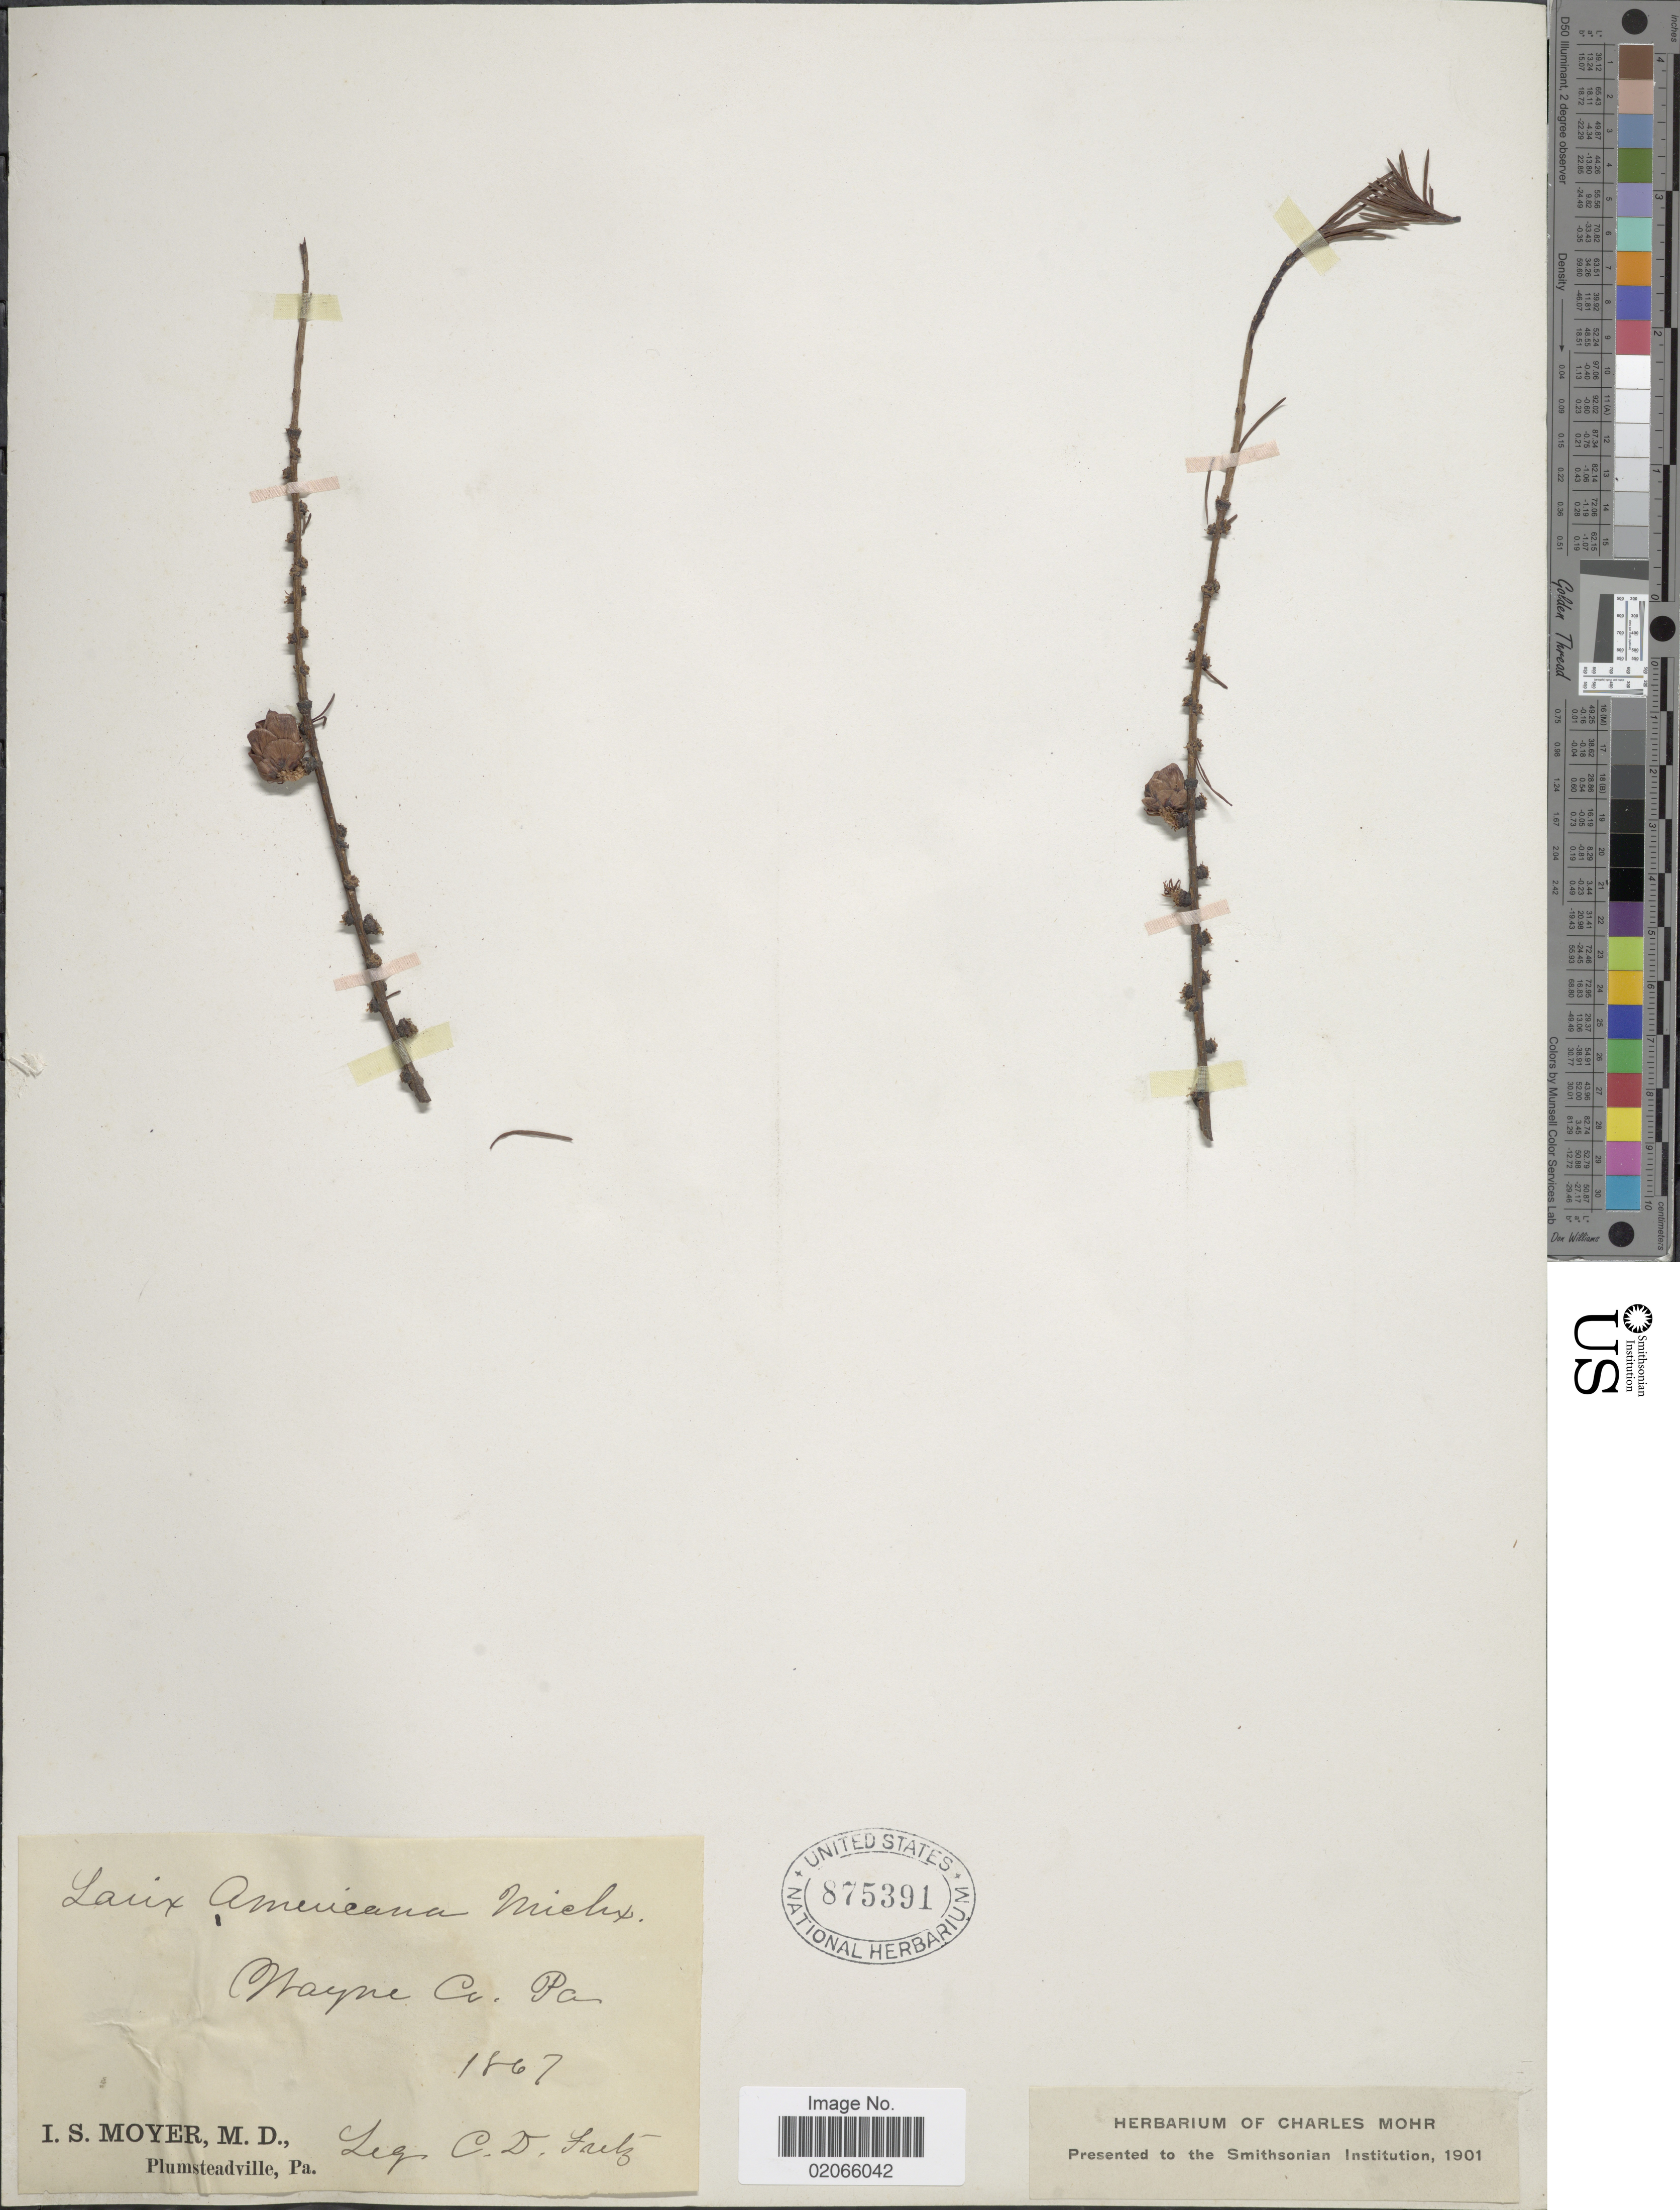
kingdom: Plantae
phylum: Tracheophyta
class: Pinopsida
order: Pinales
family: Pinaceae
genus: Larix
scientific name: Larix laricina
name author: (Du Roi) K. Koch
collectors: C. D. Fretz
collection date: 1867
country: United States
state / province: Pennsylvania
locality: Wayne Co Pa.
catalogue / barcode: US 875391